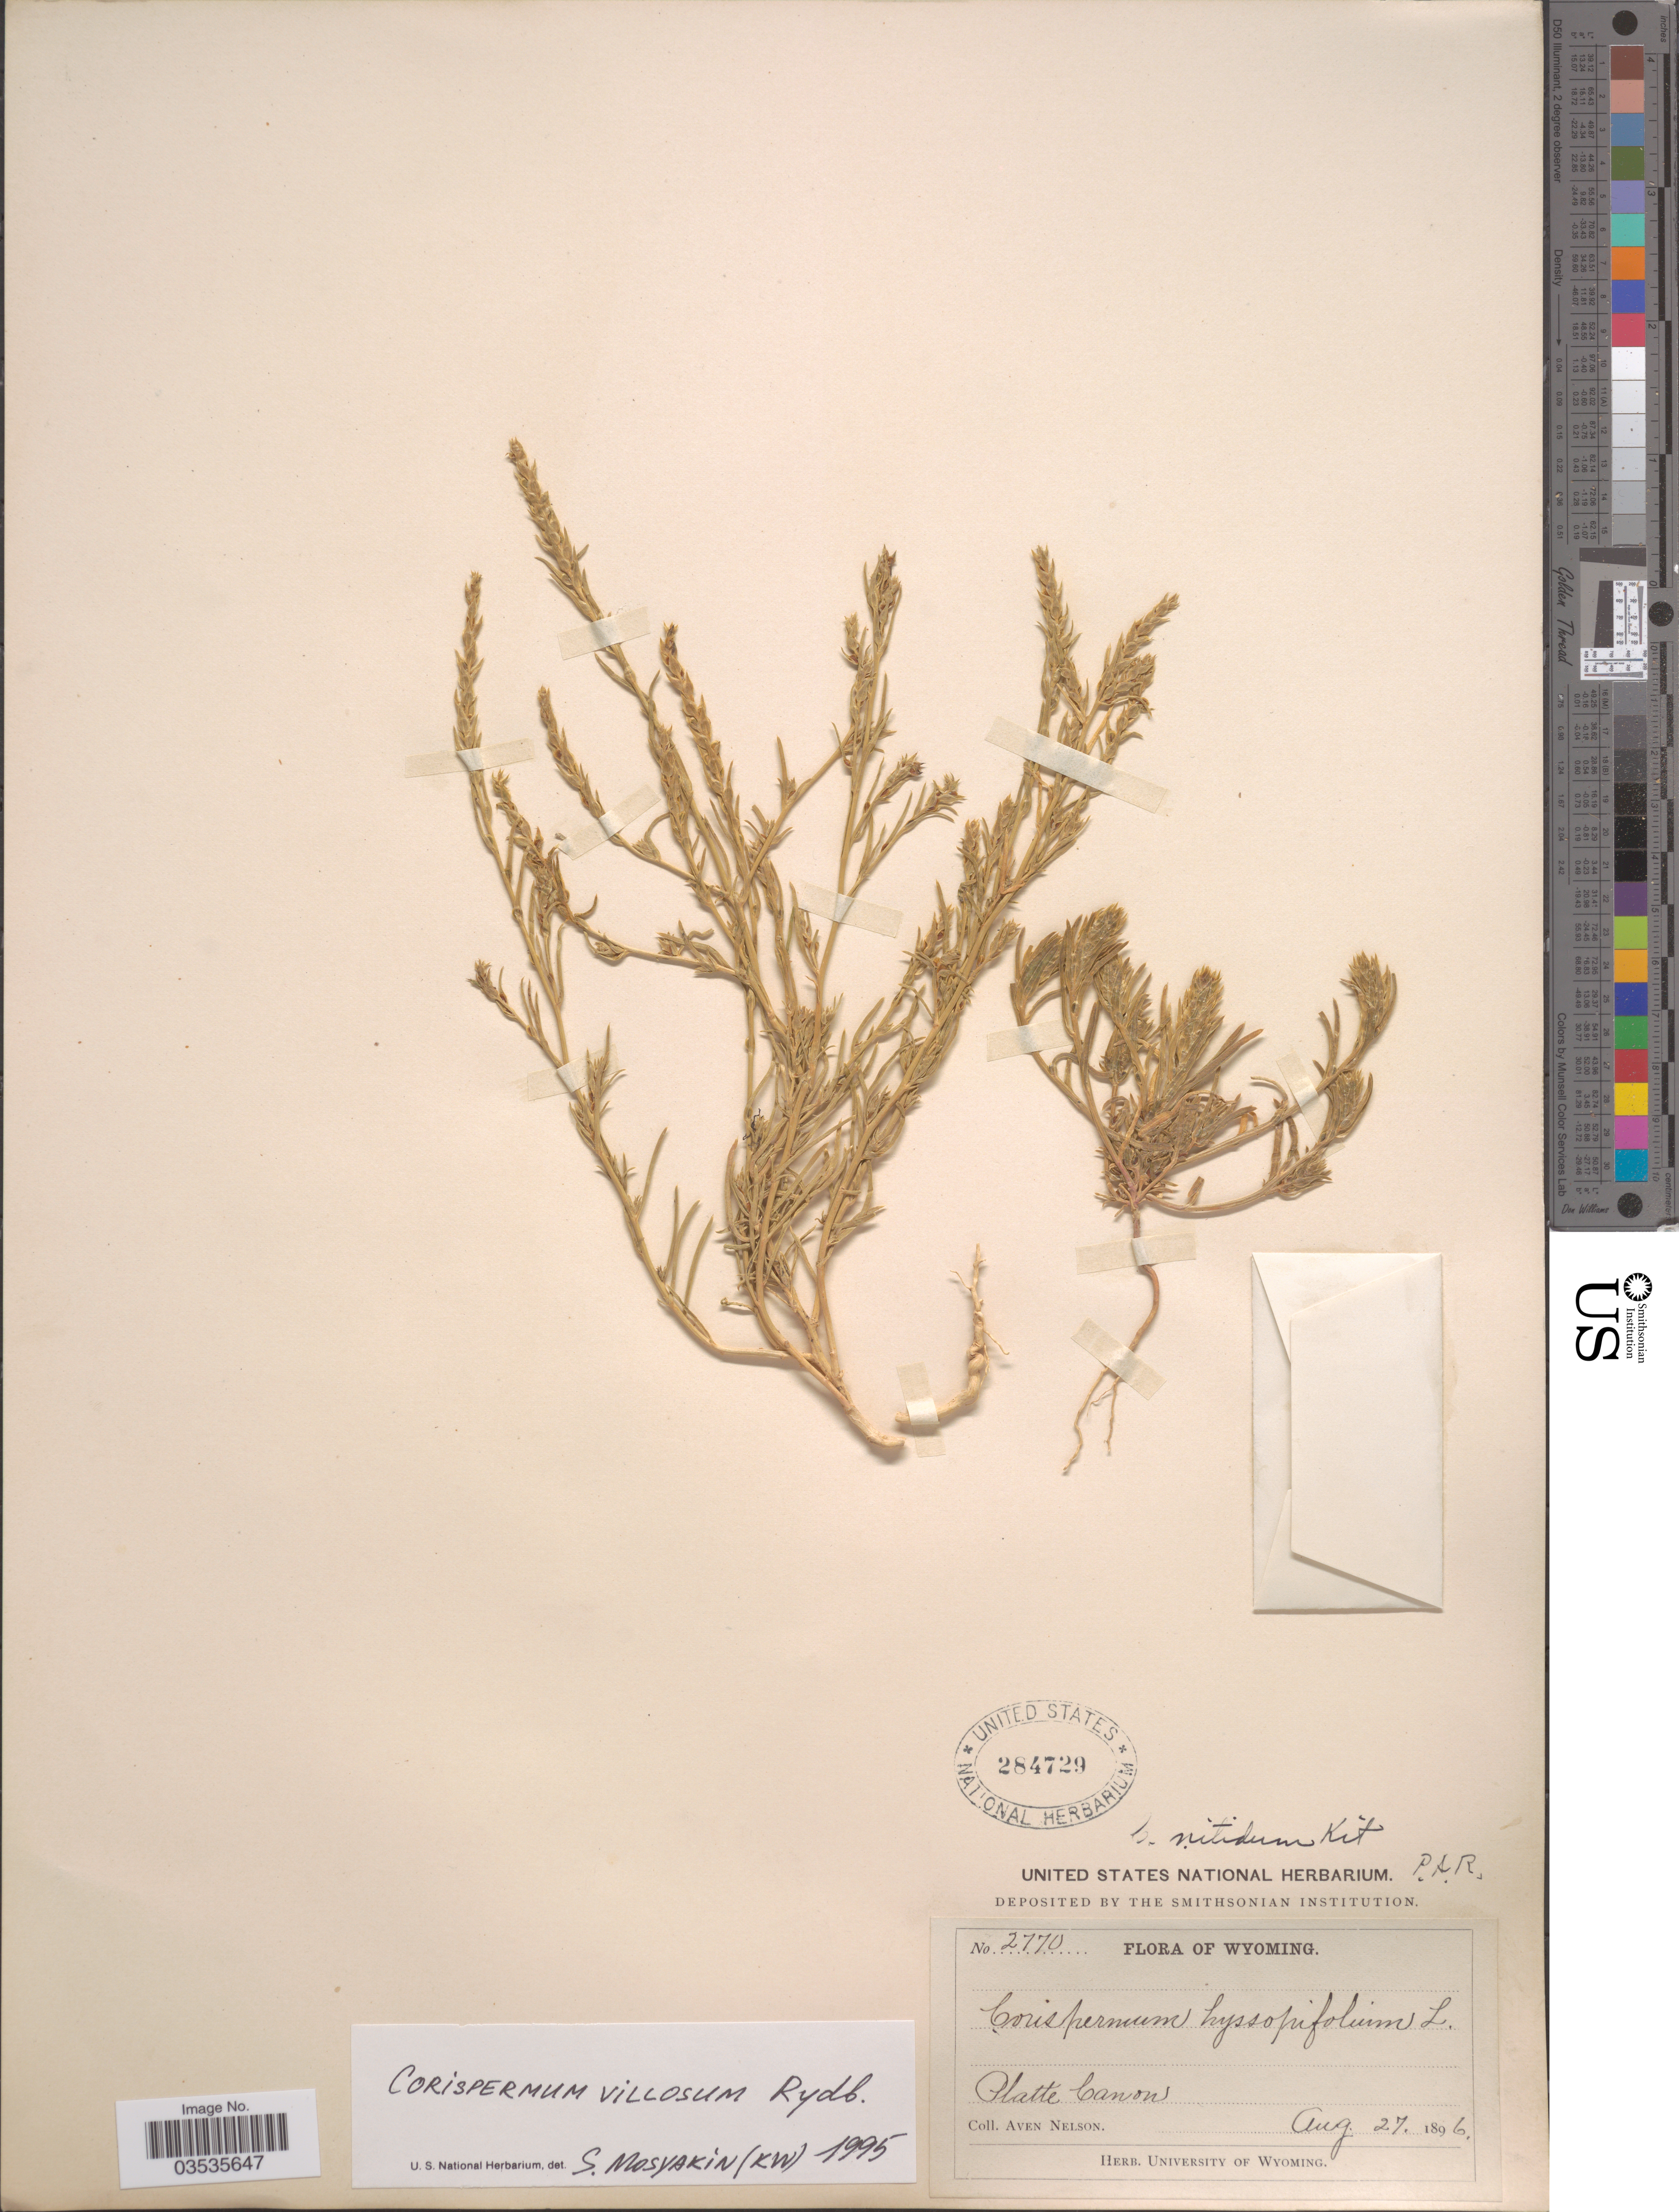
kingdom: Plantae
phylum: Tracheophyta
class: Magnoliopsida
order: Caryophyllales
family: Amaranthaceae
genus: Corispermum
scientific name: Corispermum villosum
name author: Rydb.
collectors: A. Nelson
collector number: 2770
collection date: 1896-08-27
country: United States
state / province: Wyoming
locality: Platte Canons.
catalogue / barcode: US 284729